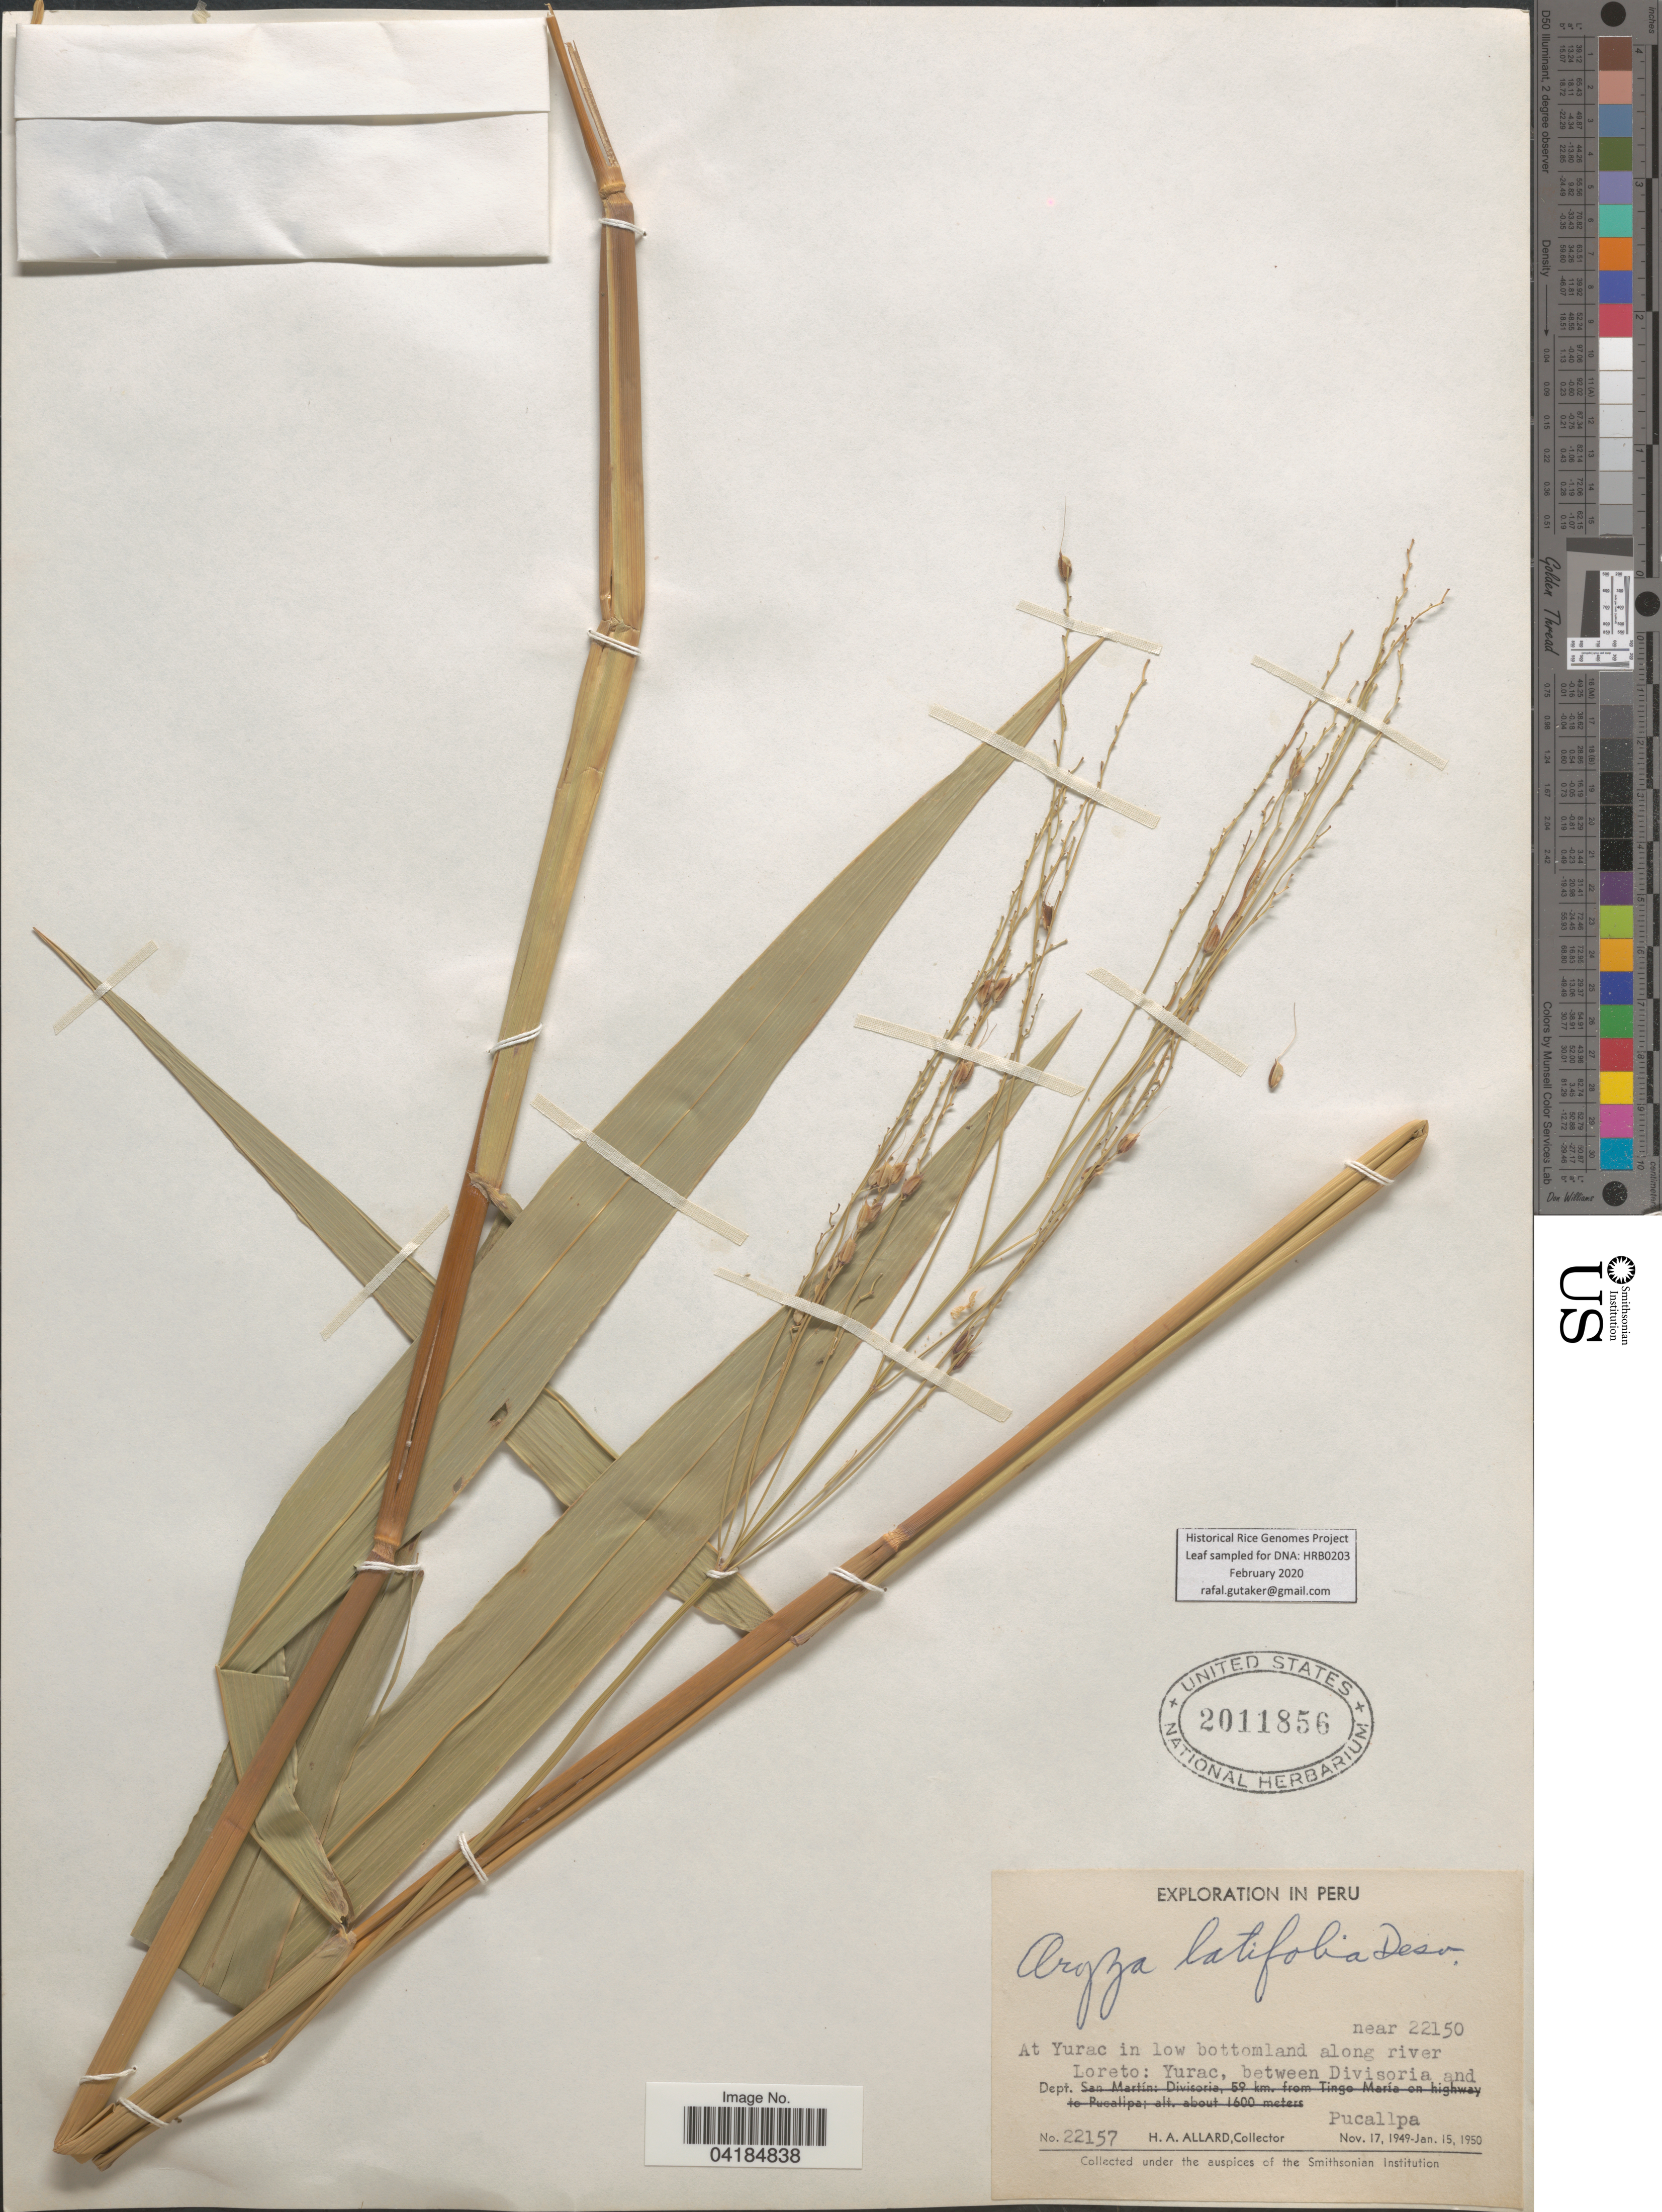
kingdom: Plantae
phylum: Tracheophyta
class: Liliopsida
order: Poales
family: Poaceae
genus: Oryza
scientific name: Oryza latifolia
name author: Desv.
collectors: H. A. Allard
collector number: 22157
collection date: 1949-11-17/1950-01-15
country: Peru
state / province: Loreto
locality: Exploration in Peru. Near 22150. At Yurac in low bottomland along river. Dept. Loreto: Yurac, between Divisoria and Pucallpa.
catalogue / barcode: US 2011856